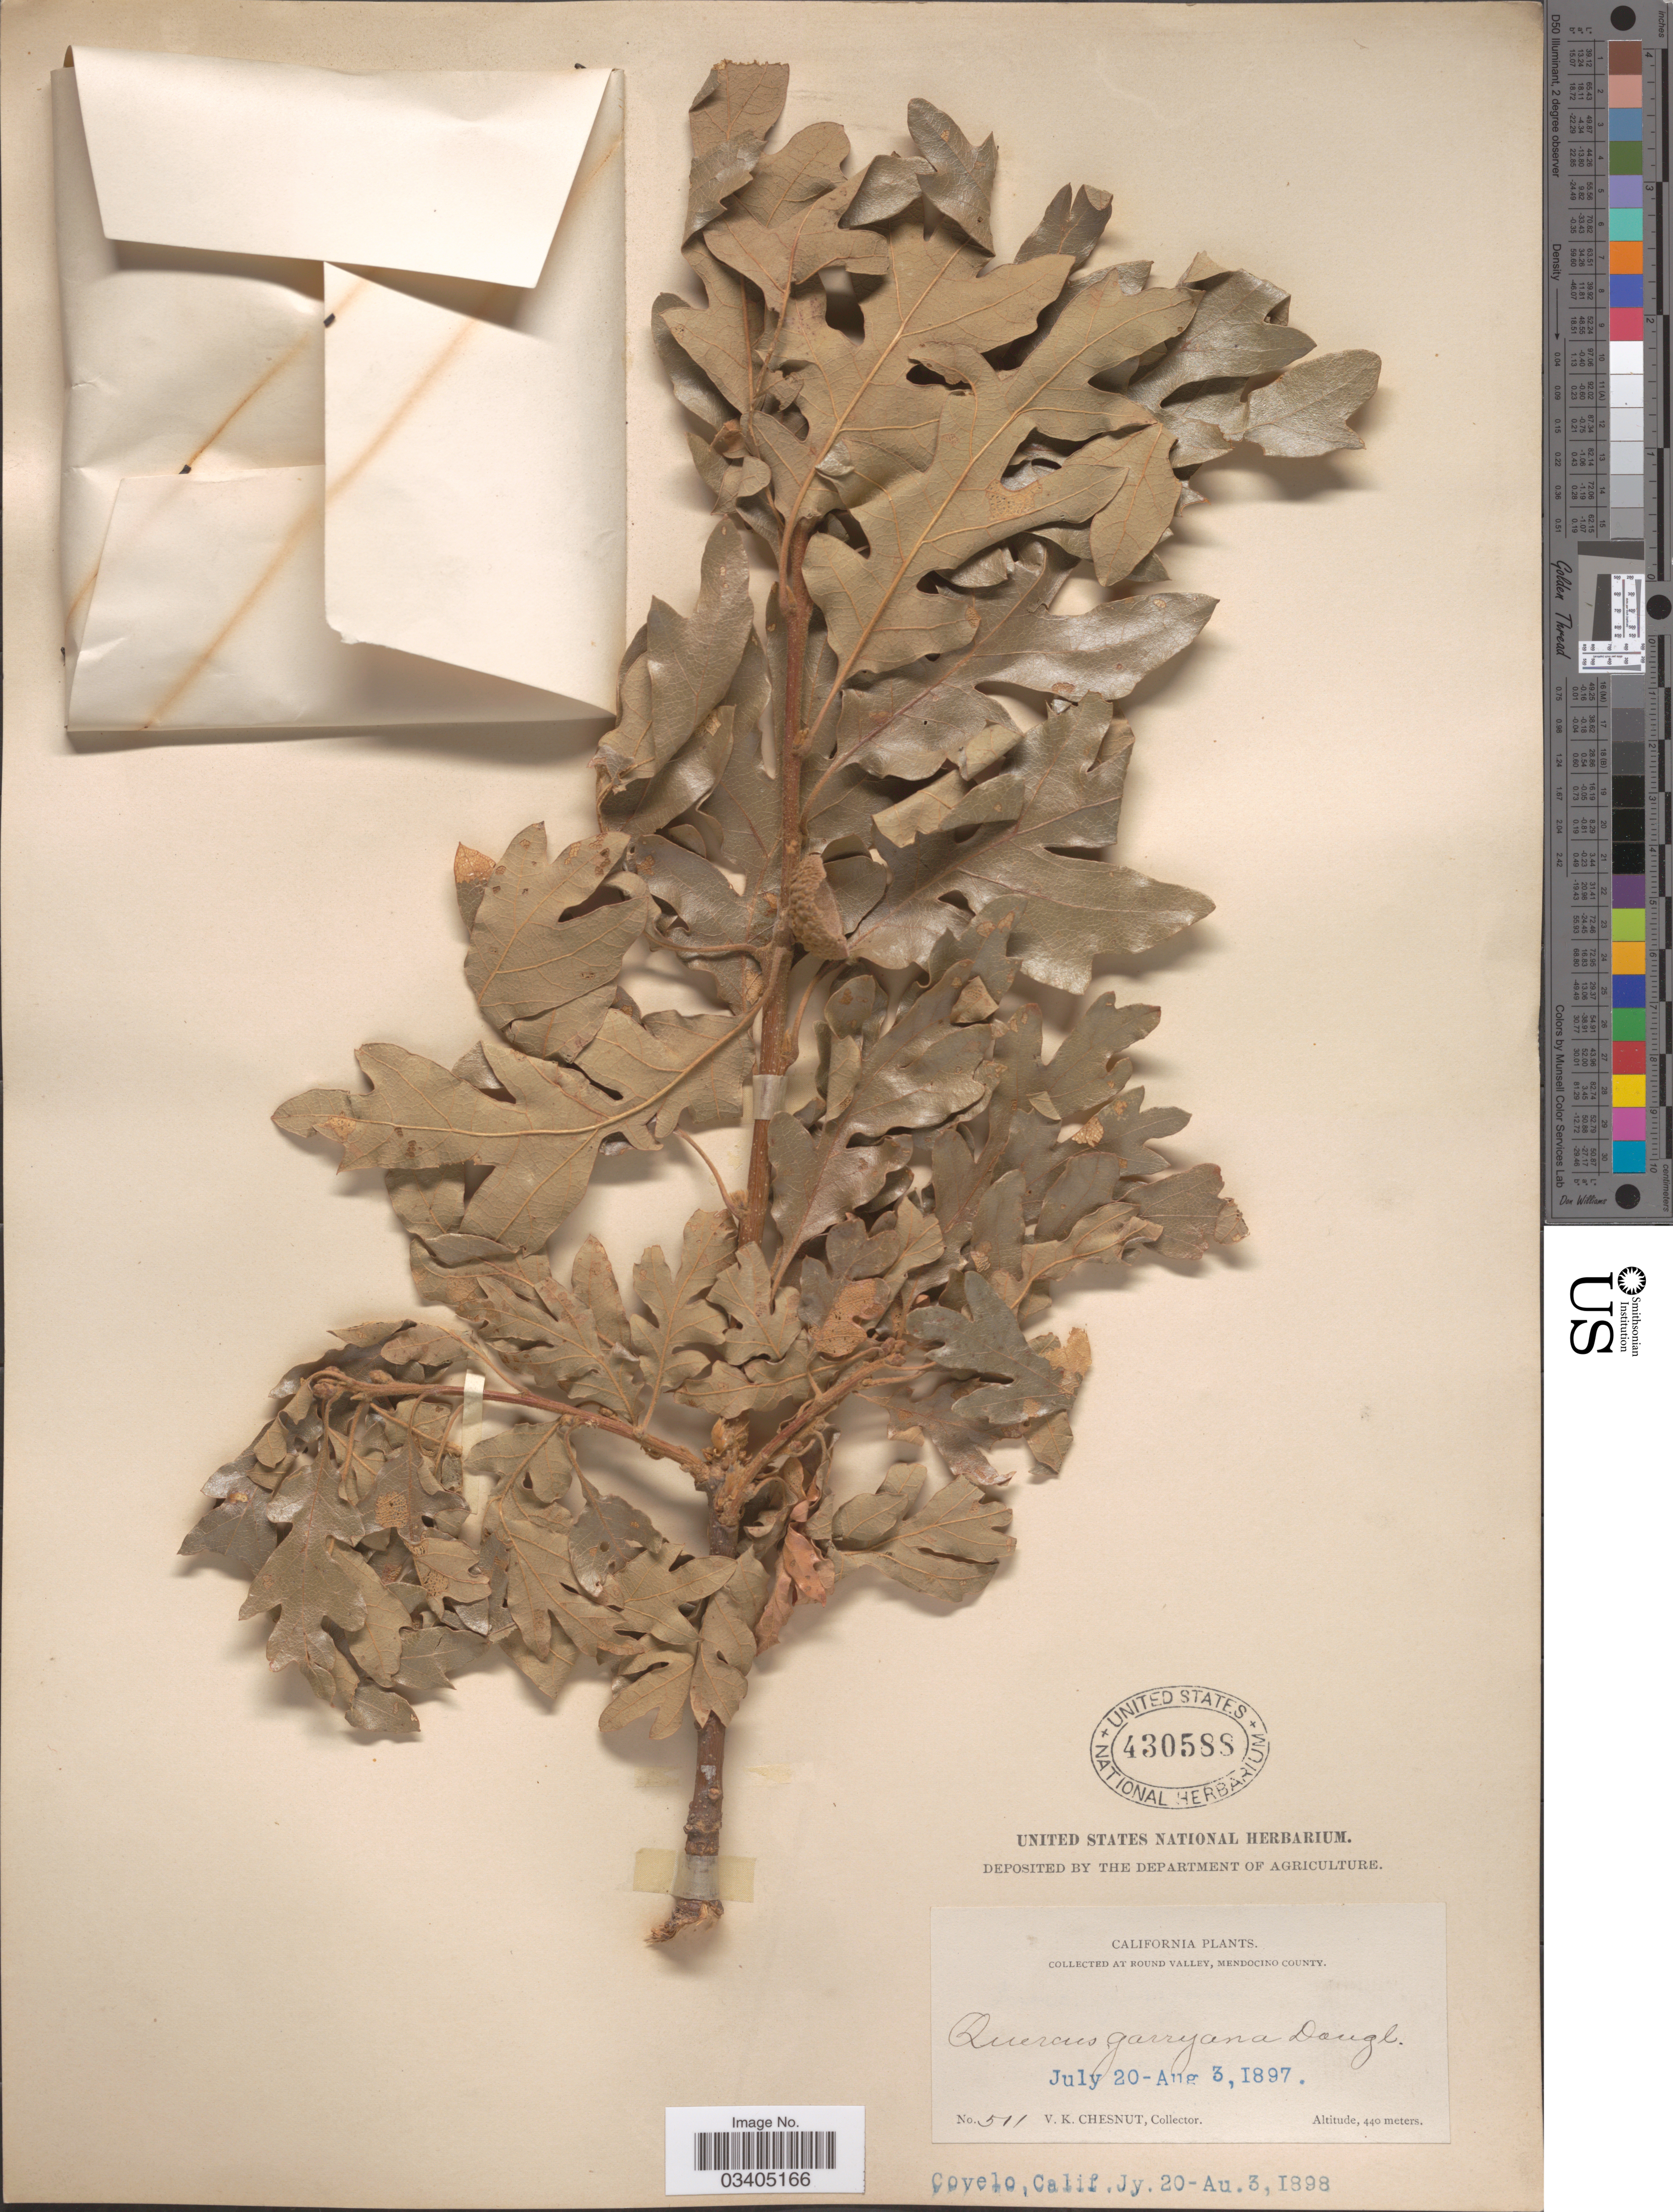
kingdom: Plantae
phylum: Tracheophyta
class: Magnoliopsida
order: Fagales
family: Fagaceae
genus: Quercus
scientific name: Quercus garryana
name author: Douglas ex Hook.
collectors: V. Chesnut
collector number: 511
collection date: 1897-07-20/1897-08-03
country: United States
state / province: California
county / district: Mendocino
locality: At Round Valley, Mendocino County.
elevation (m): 440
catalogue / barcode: US 430588